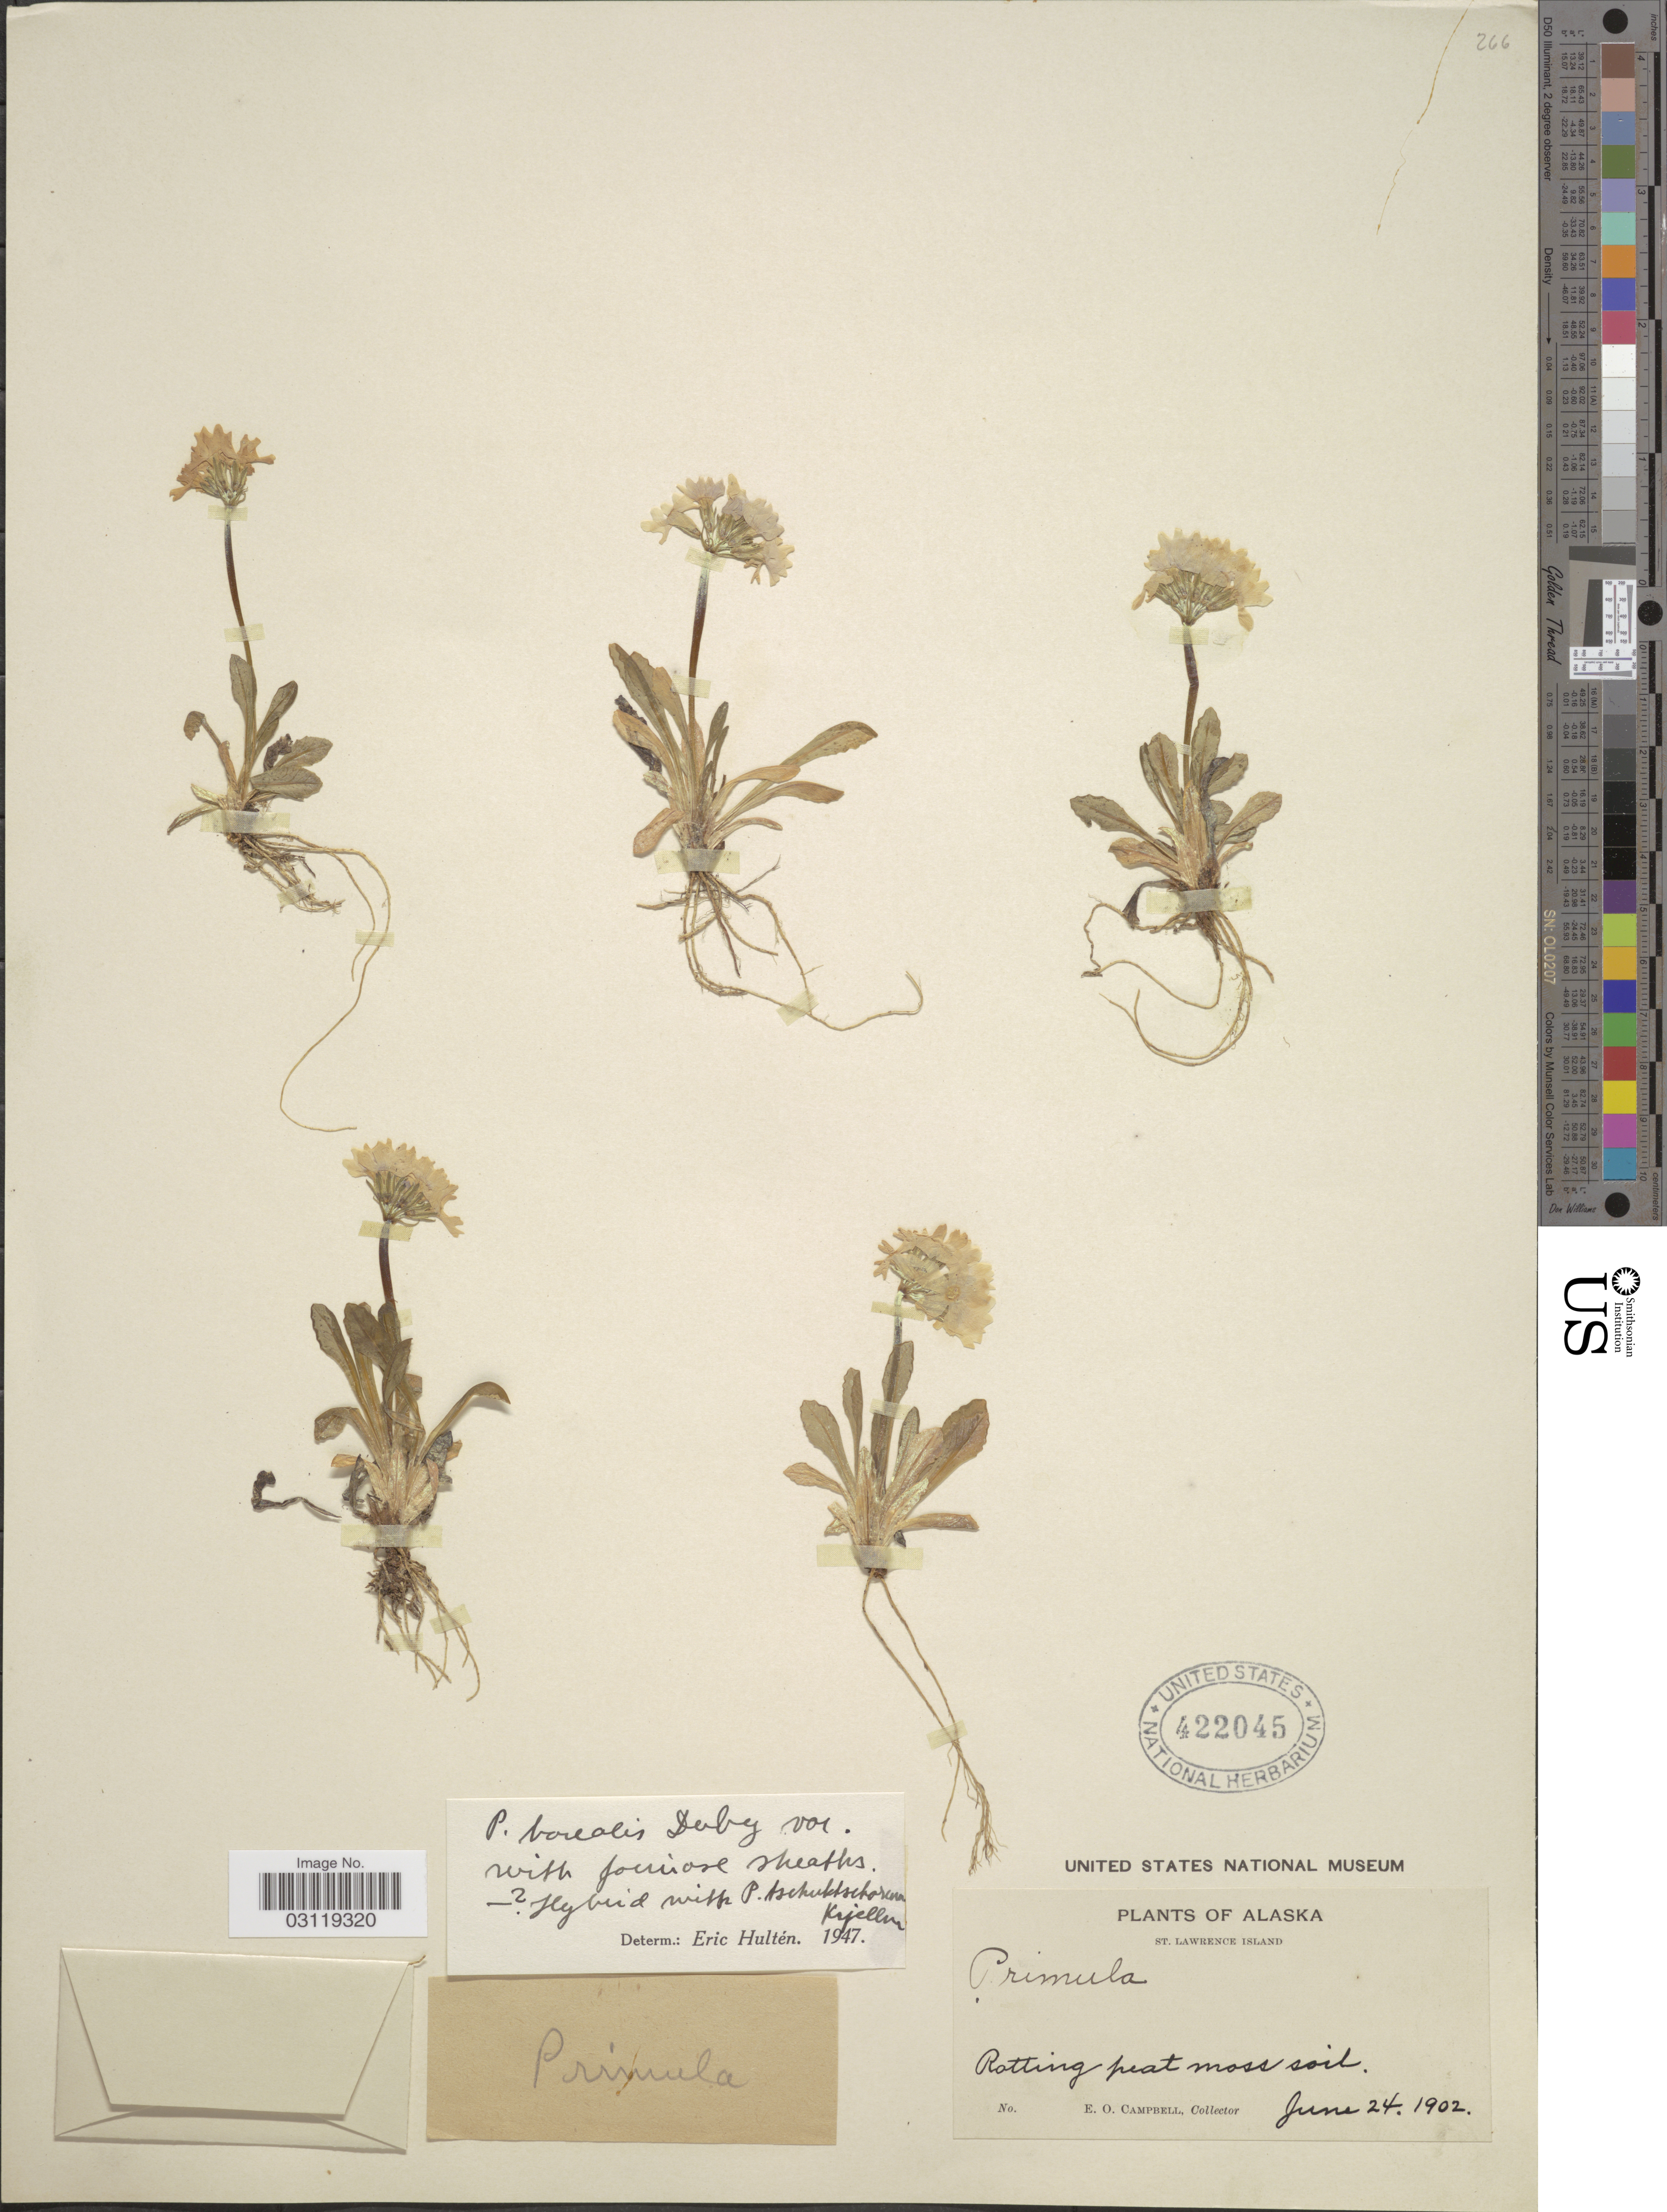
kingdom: Plantae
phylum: Tracheophyta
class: Magnoliopsida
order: Ericales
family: Primulaceae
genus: Primula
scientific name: Primula borealis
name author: Duby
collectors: E. Campbell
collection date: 1902-06-24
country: United States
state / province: Alaska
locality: St. Lawrence Island.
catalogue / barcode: US 422045